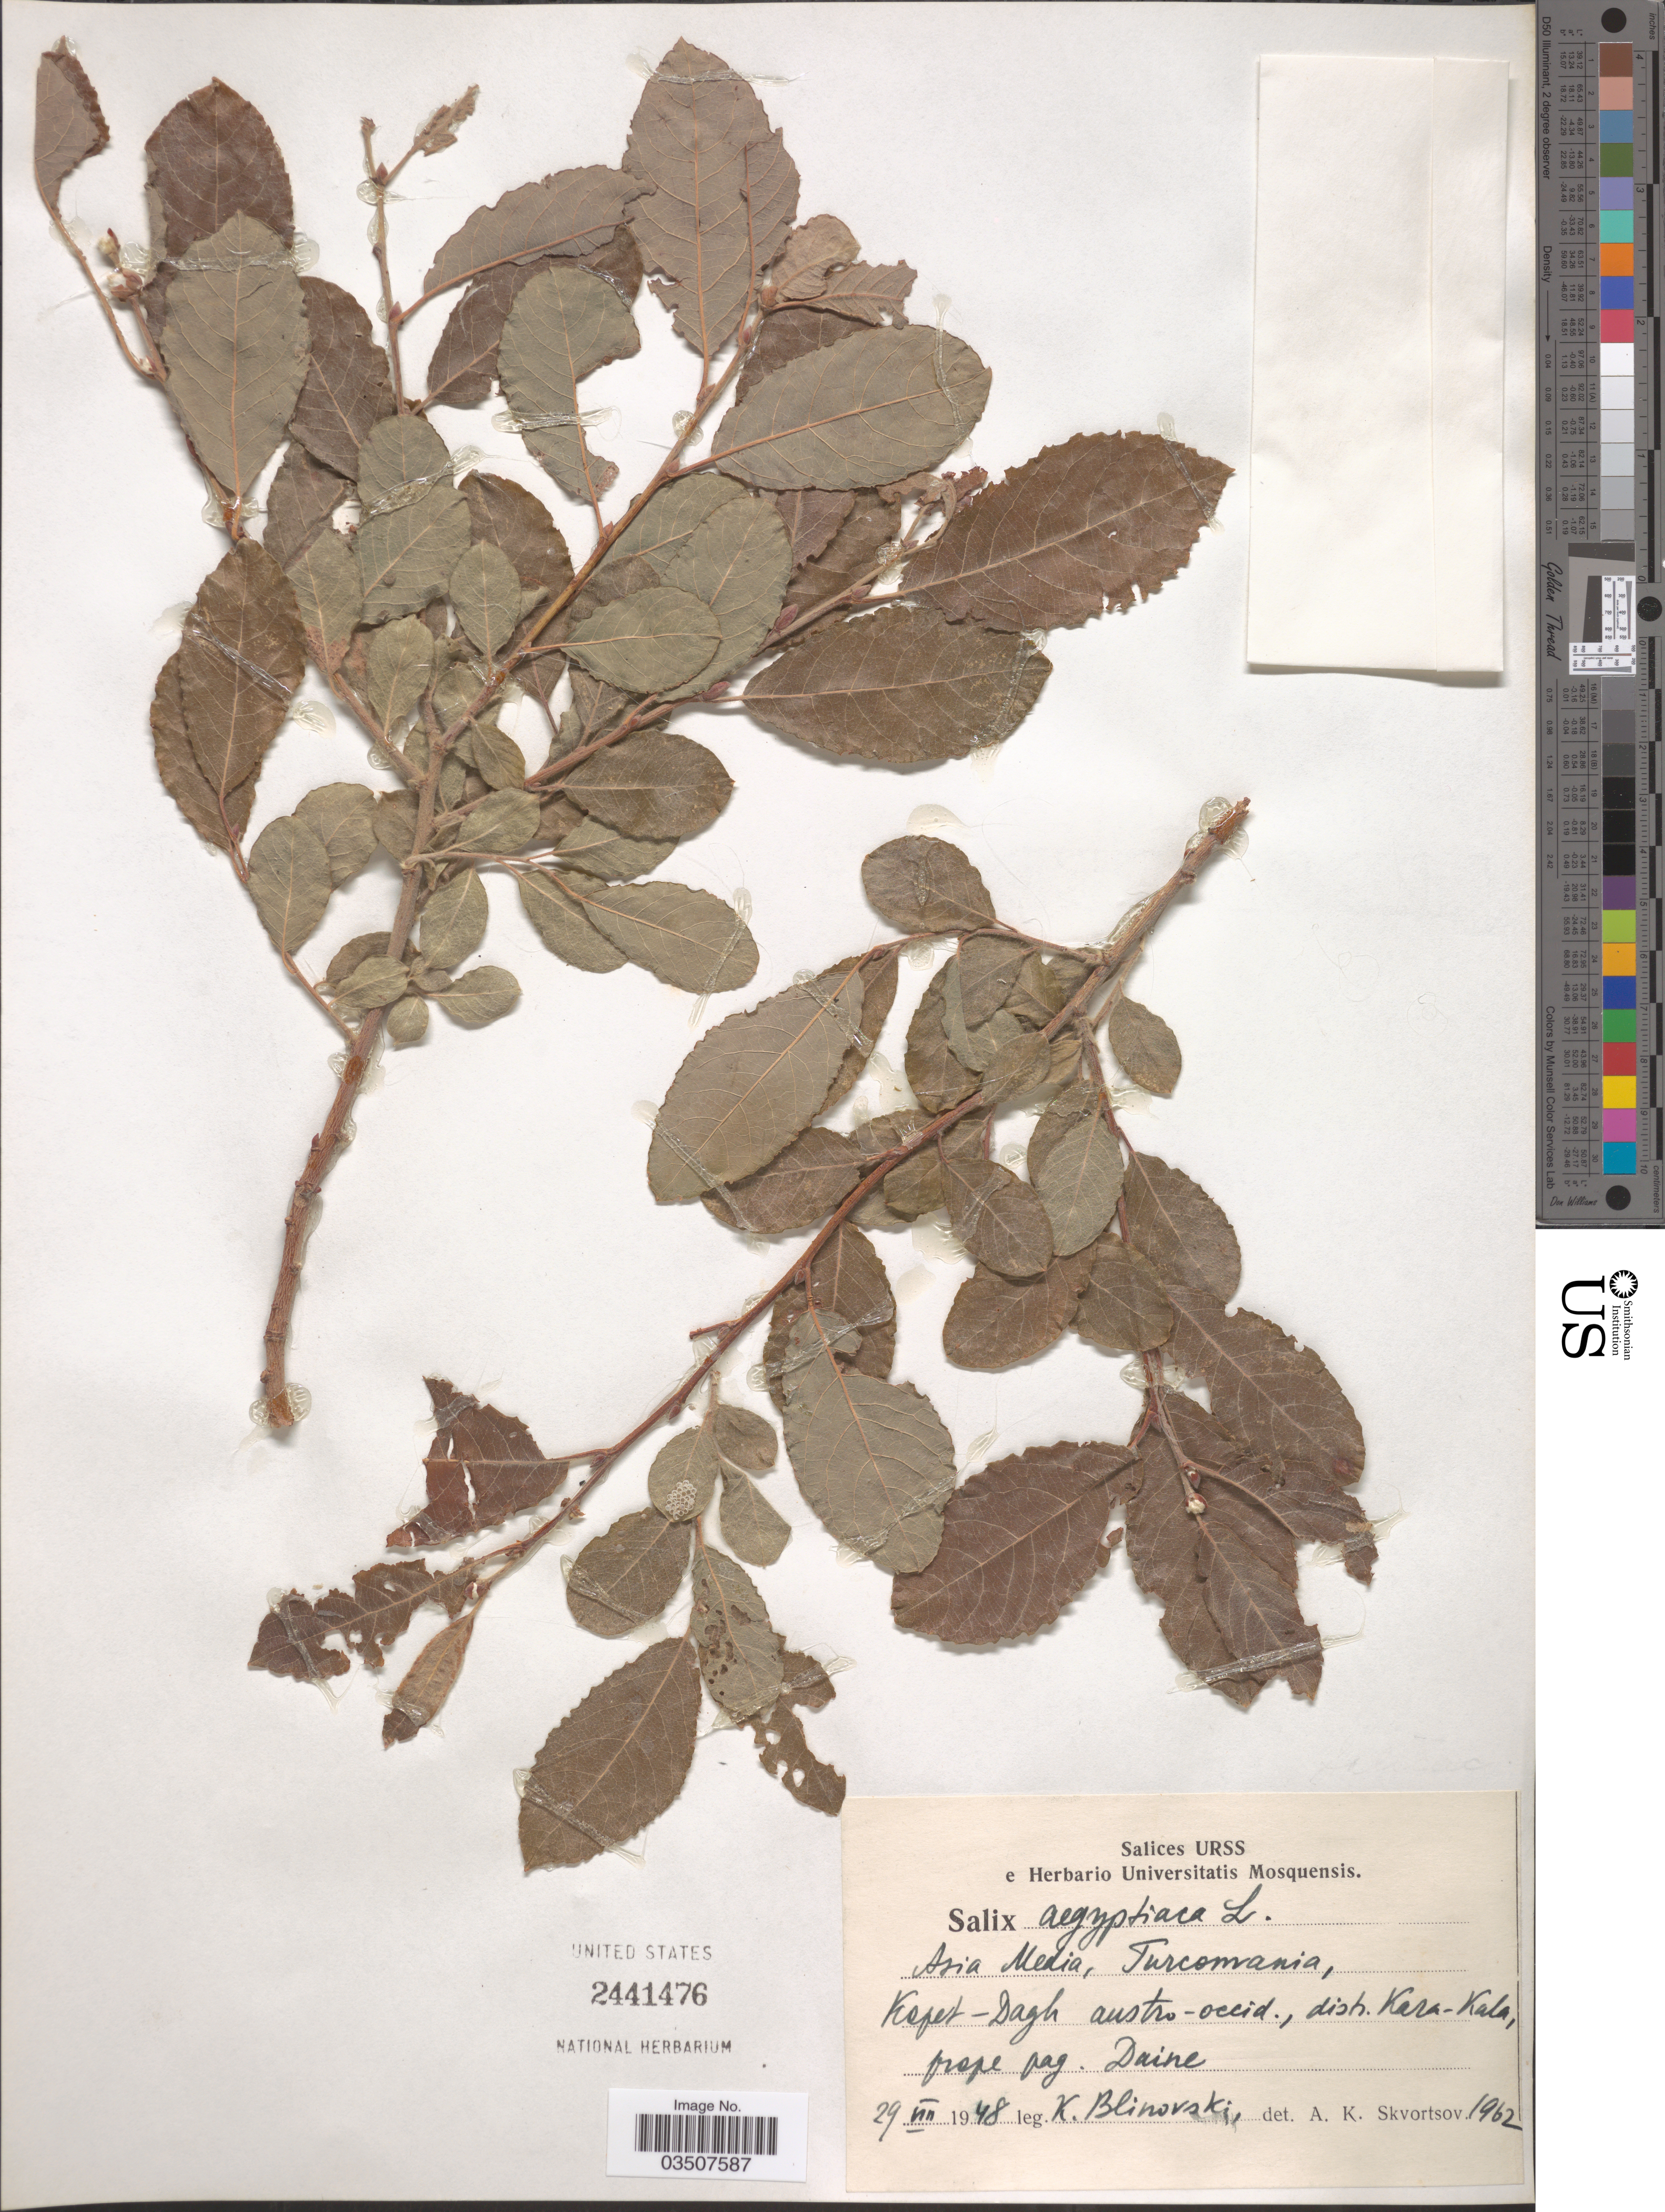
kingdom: Plantae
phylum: Tracheophyta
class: Magnoliopsida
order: Malpighiales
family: Salicaceae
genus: Salix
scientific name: Salix aegyptiaca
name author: L.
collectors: K. Blinovski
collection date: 1948-08-29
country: Iran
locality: Asia Media, Turcomania, Kopet-Dagh austro-occid., distr. Kara-Kala, prope pag. Daine.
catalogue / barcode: US 2441476